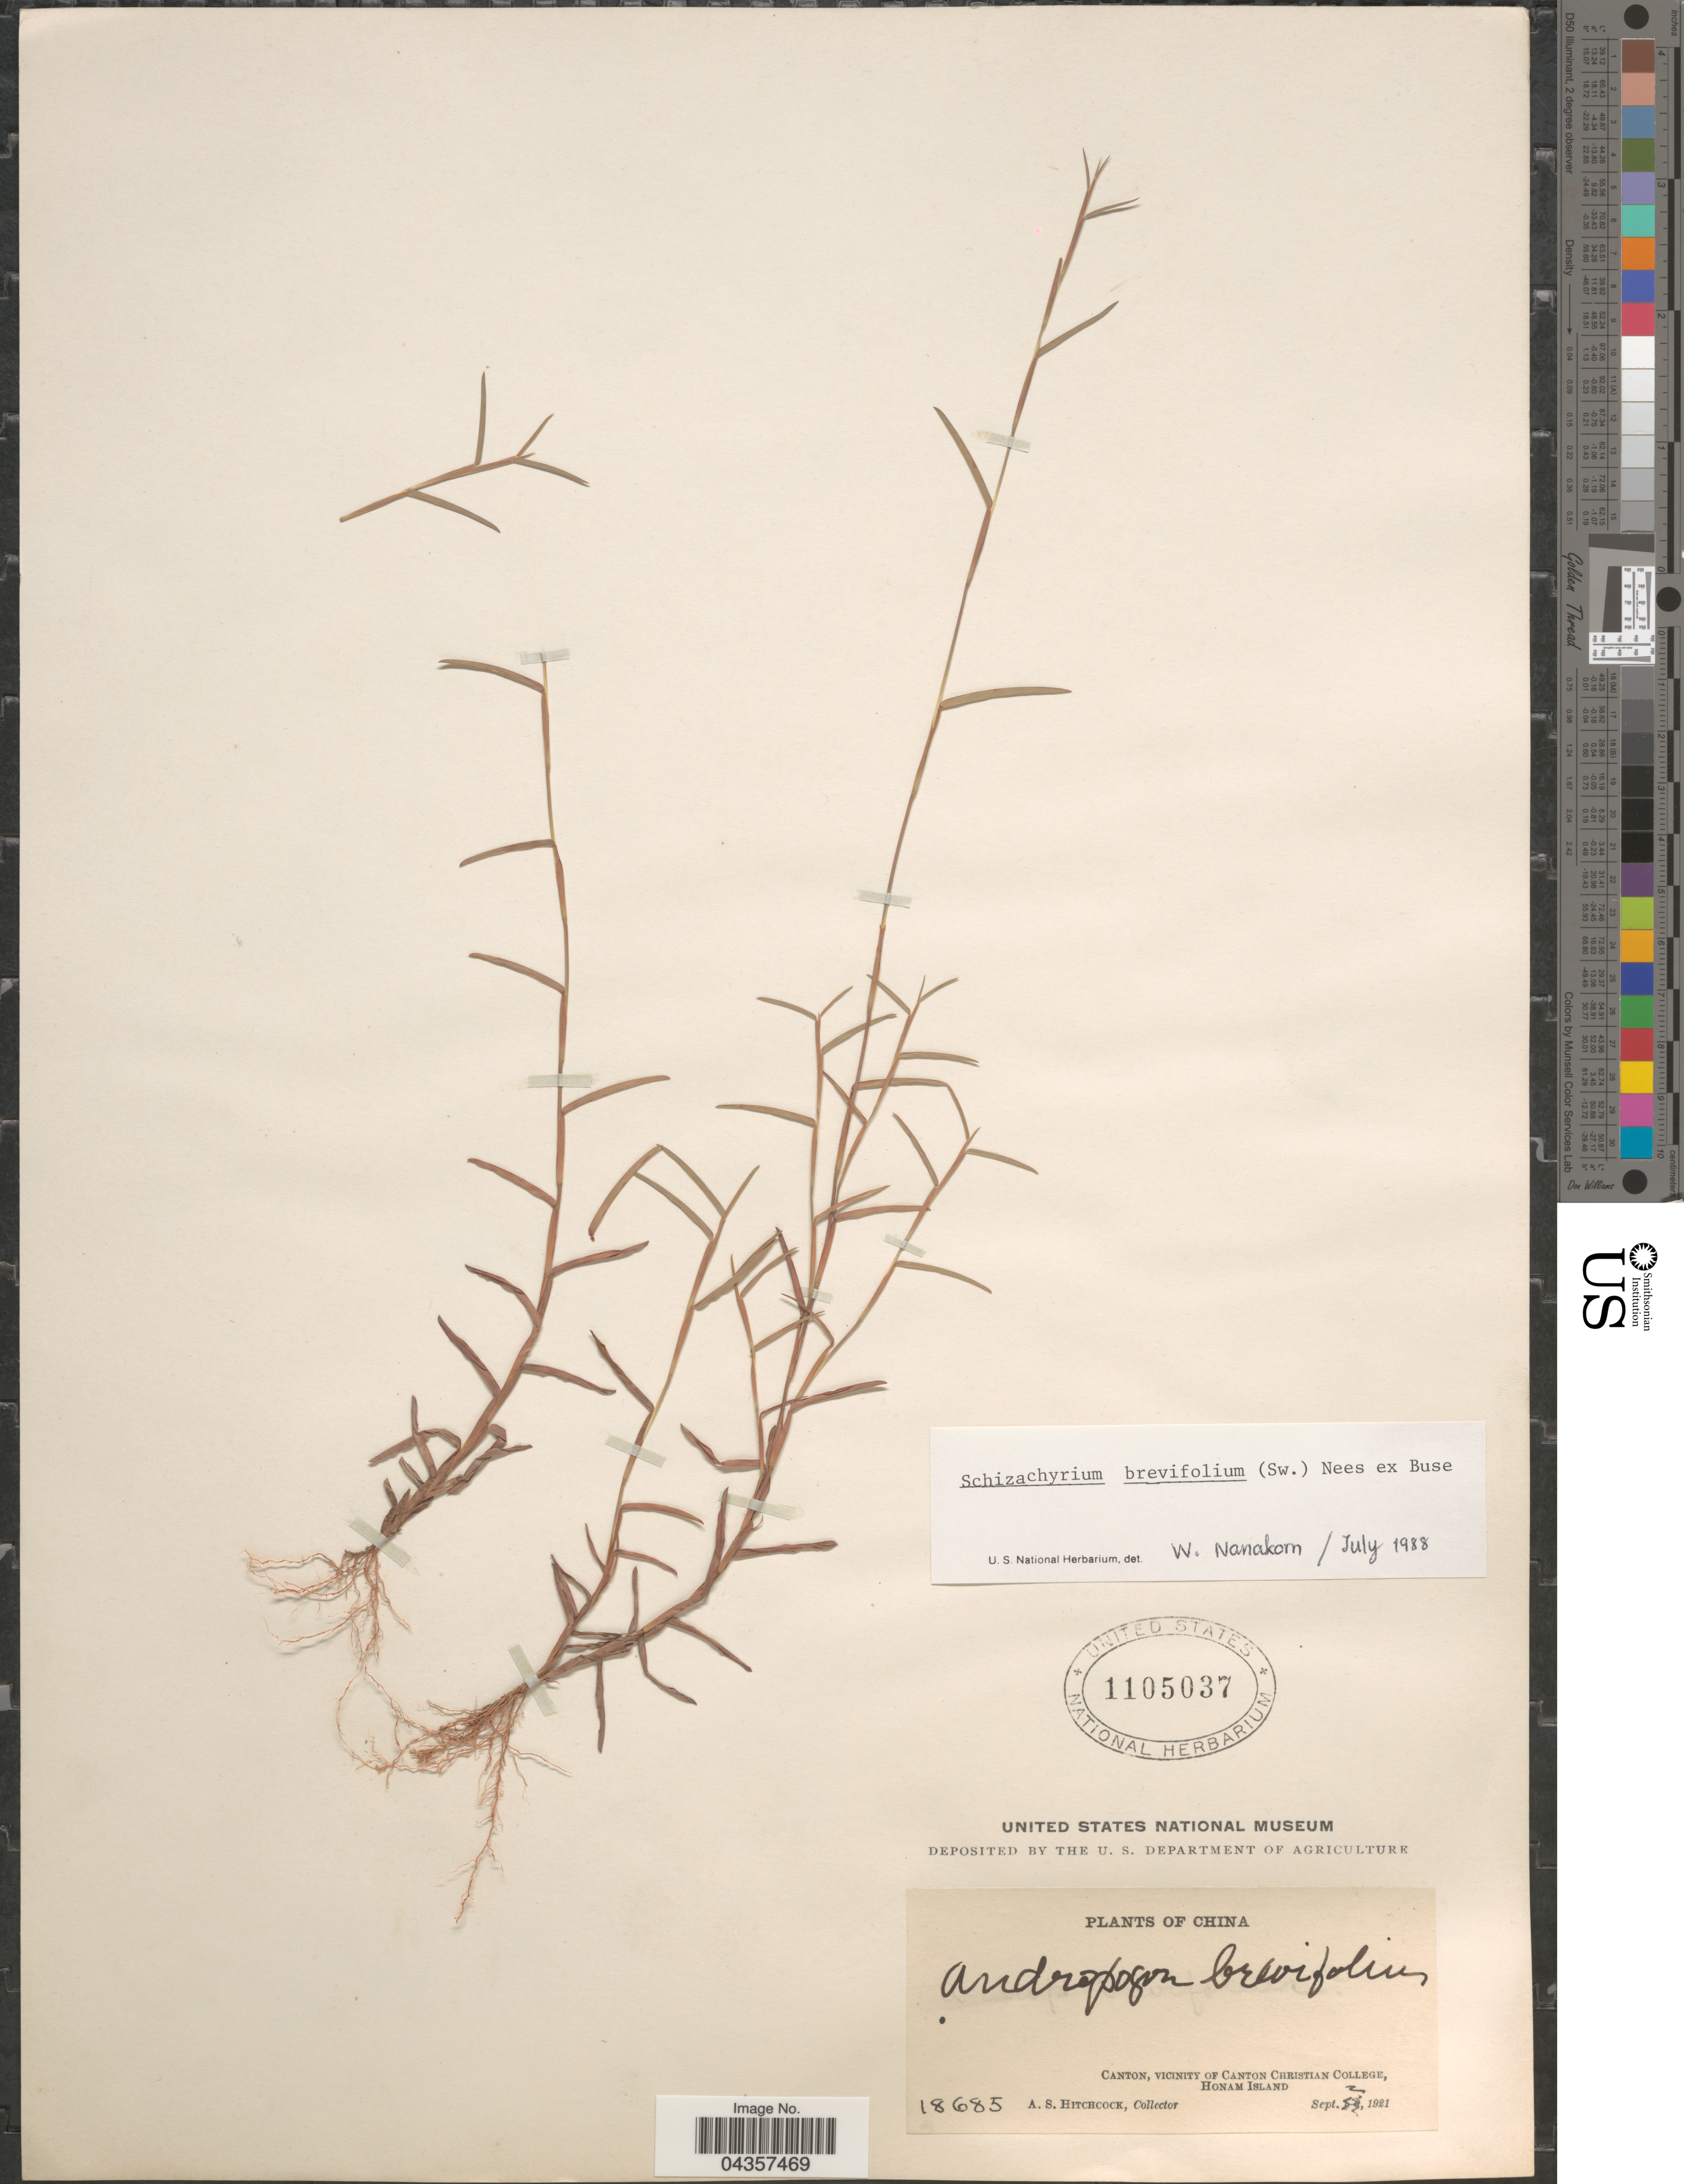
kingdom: Plantae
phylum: Tracheophyta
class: Liliopsida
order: Poales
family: Poaceae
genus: Schizachyrium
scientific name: Schizachyrium brevifolium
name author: (Sw.) Nees ex Büse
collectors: A. S. Hitchcock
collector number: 18685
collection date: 1921-09-02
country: China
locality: Canton, Vicinity of Canton Christian College, Honam Island.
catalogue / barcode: US 1105037